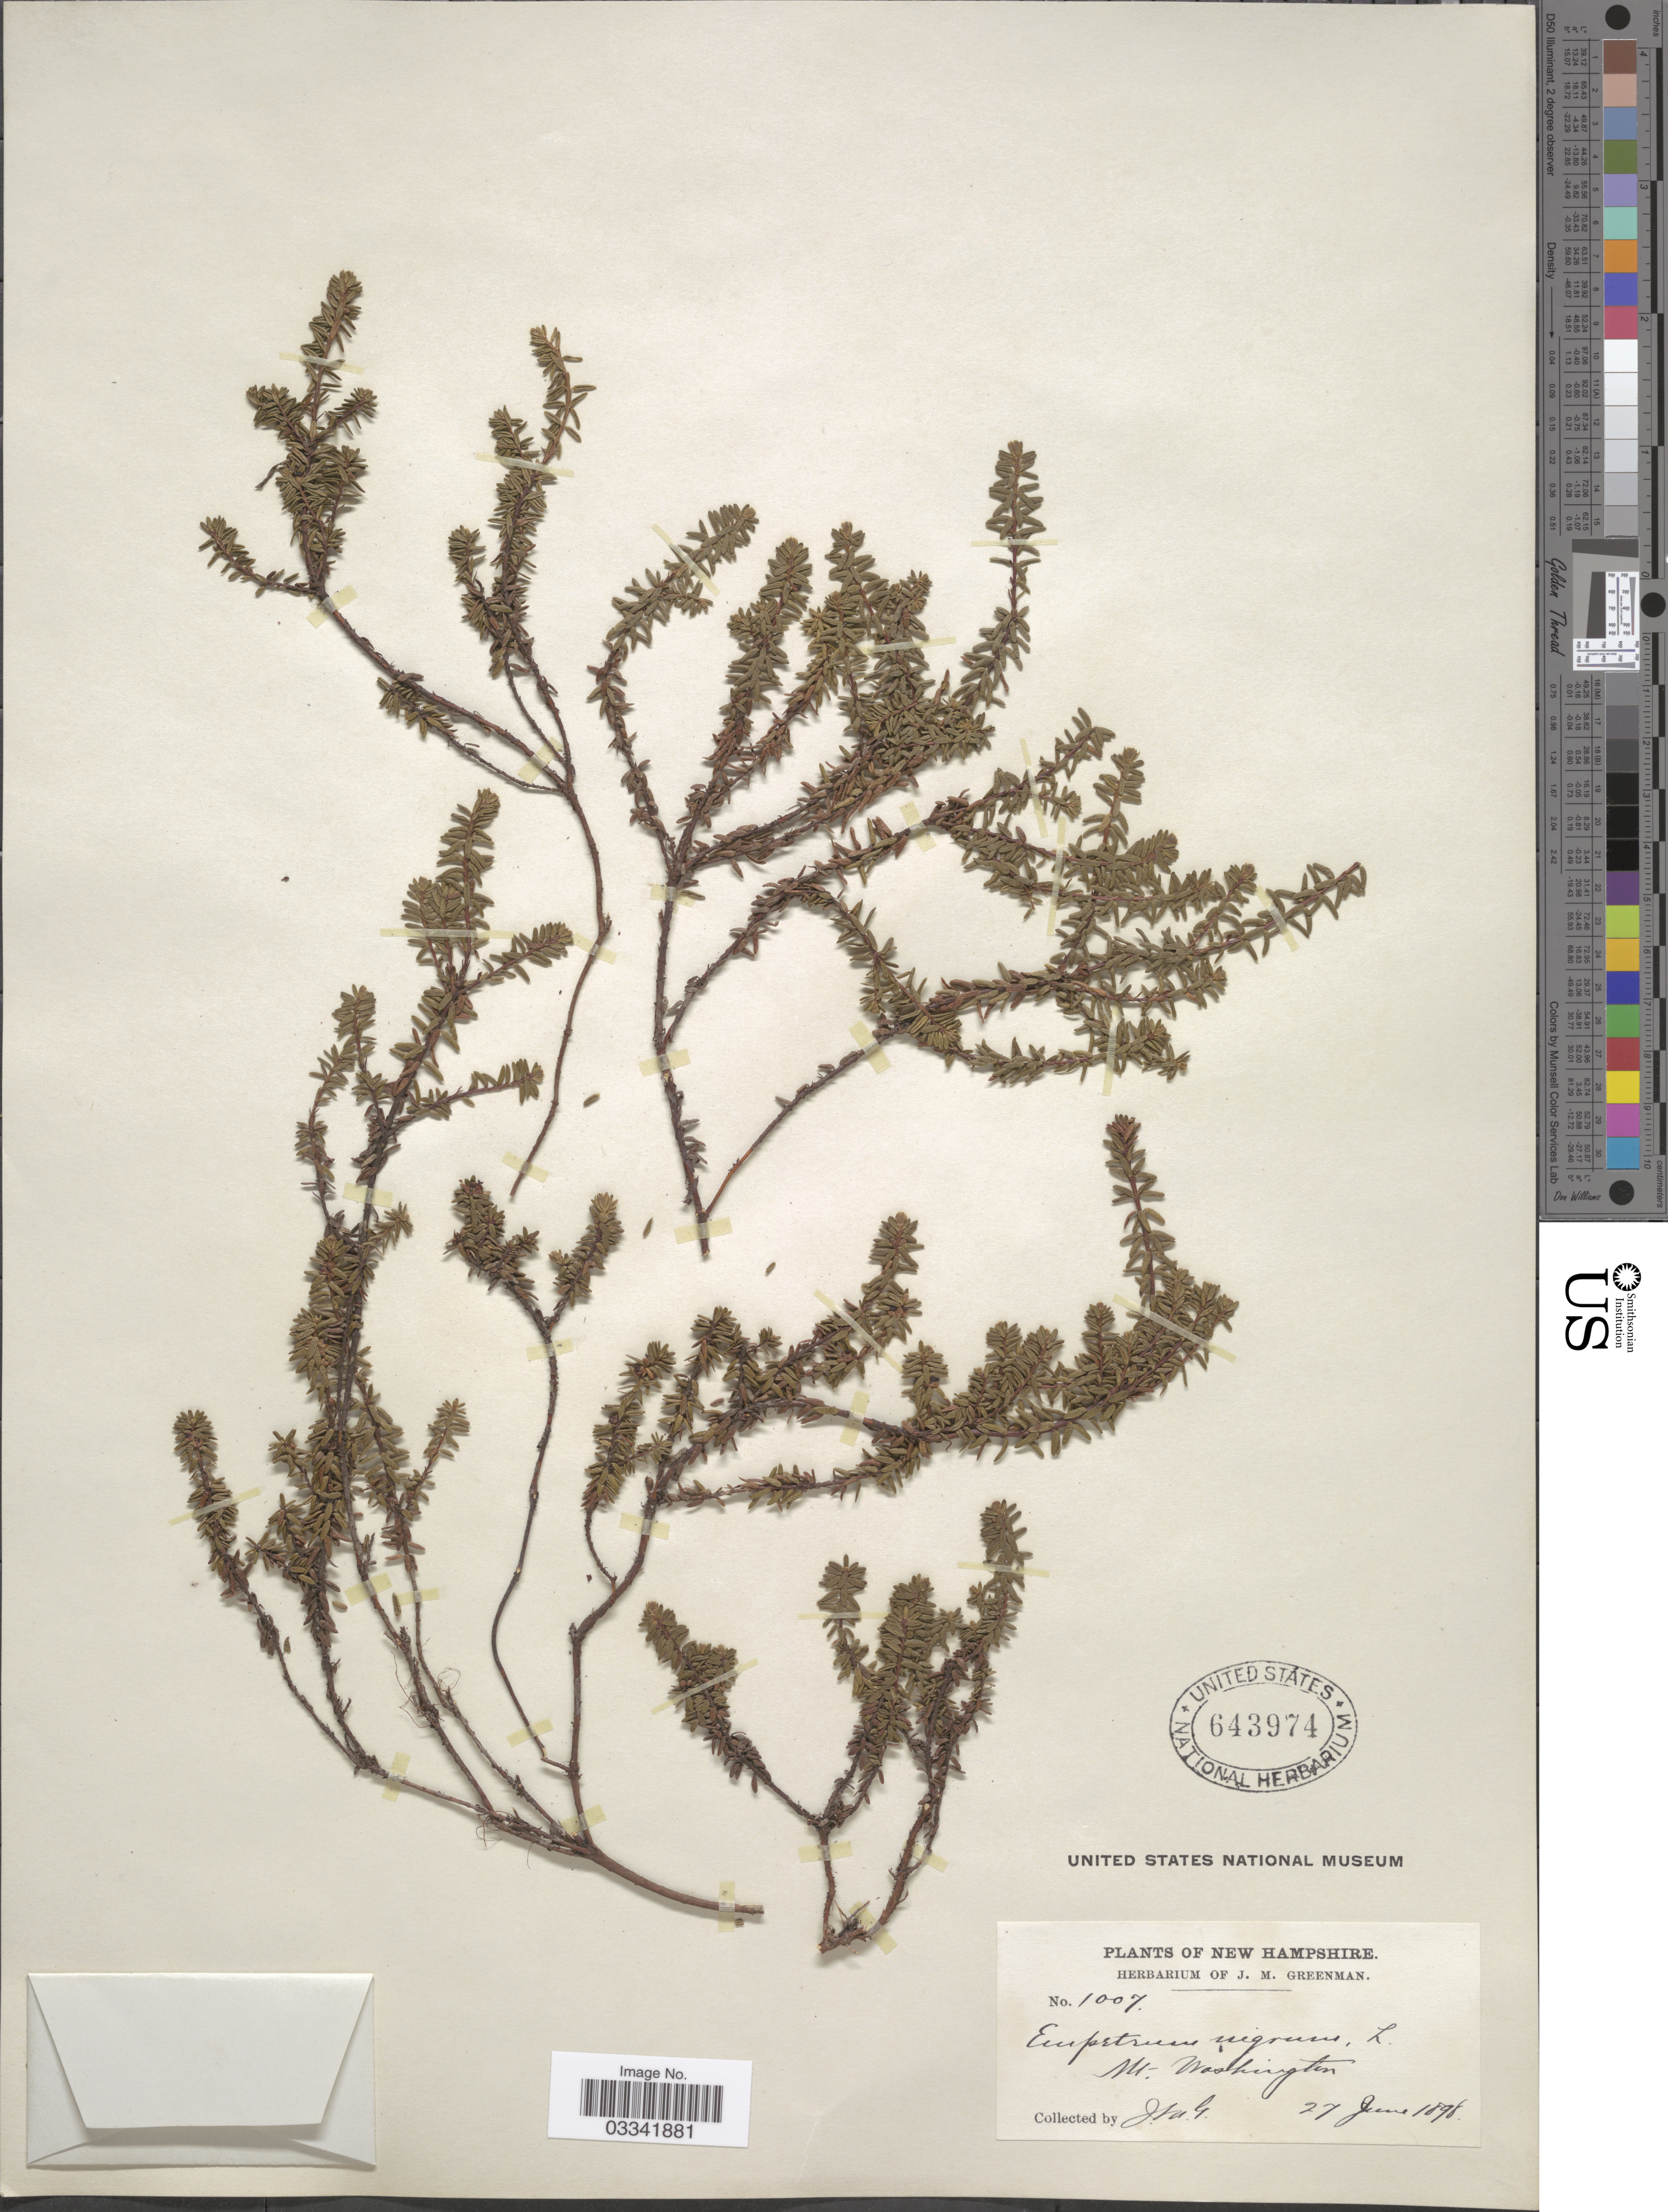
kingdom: Plantae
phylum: Tracheophyta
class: Magnoliopsida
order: Ericales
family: Ericaceae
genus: Empetrum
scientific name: Empetrum nigrum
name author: L.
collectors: J. M. Greenman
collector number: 1007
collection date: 1898-06-27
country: United States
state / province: New Hampshire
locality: Mt. Washington.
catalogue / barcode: US 643974